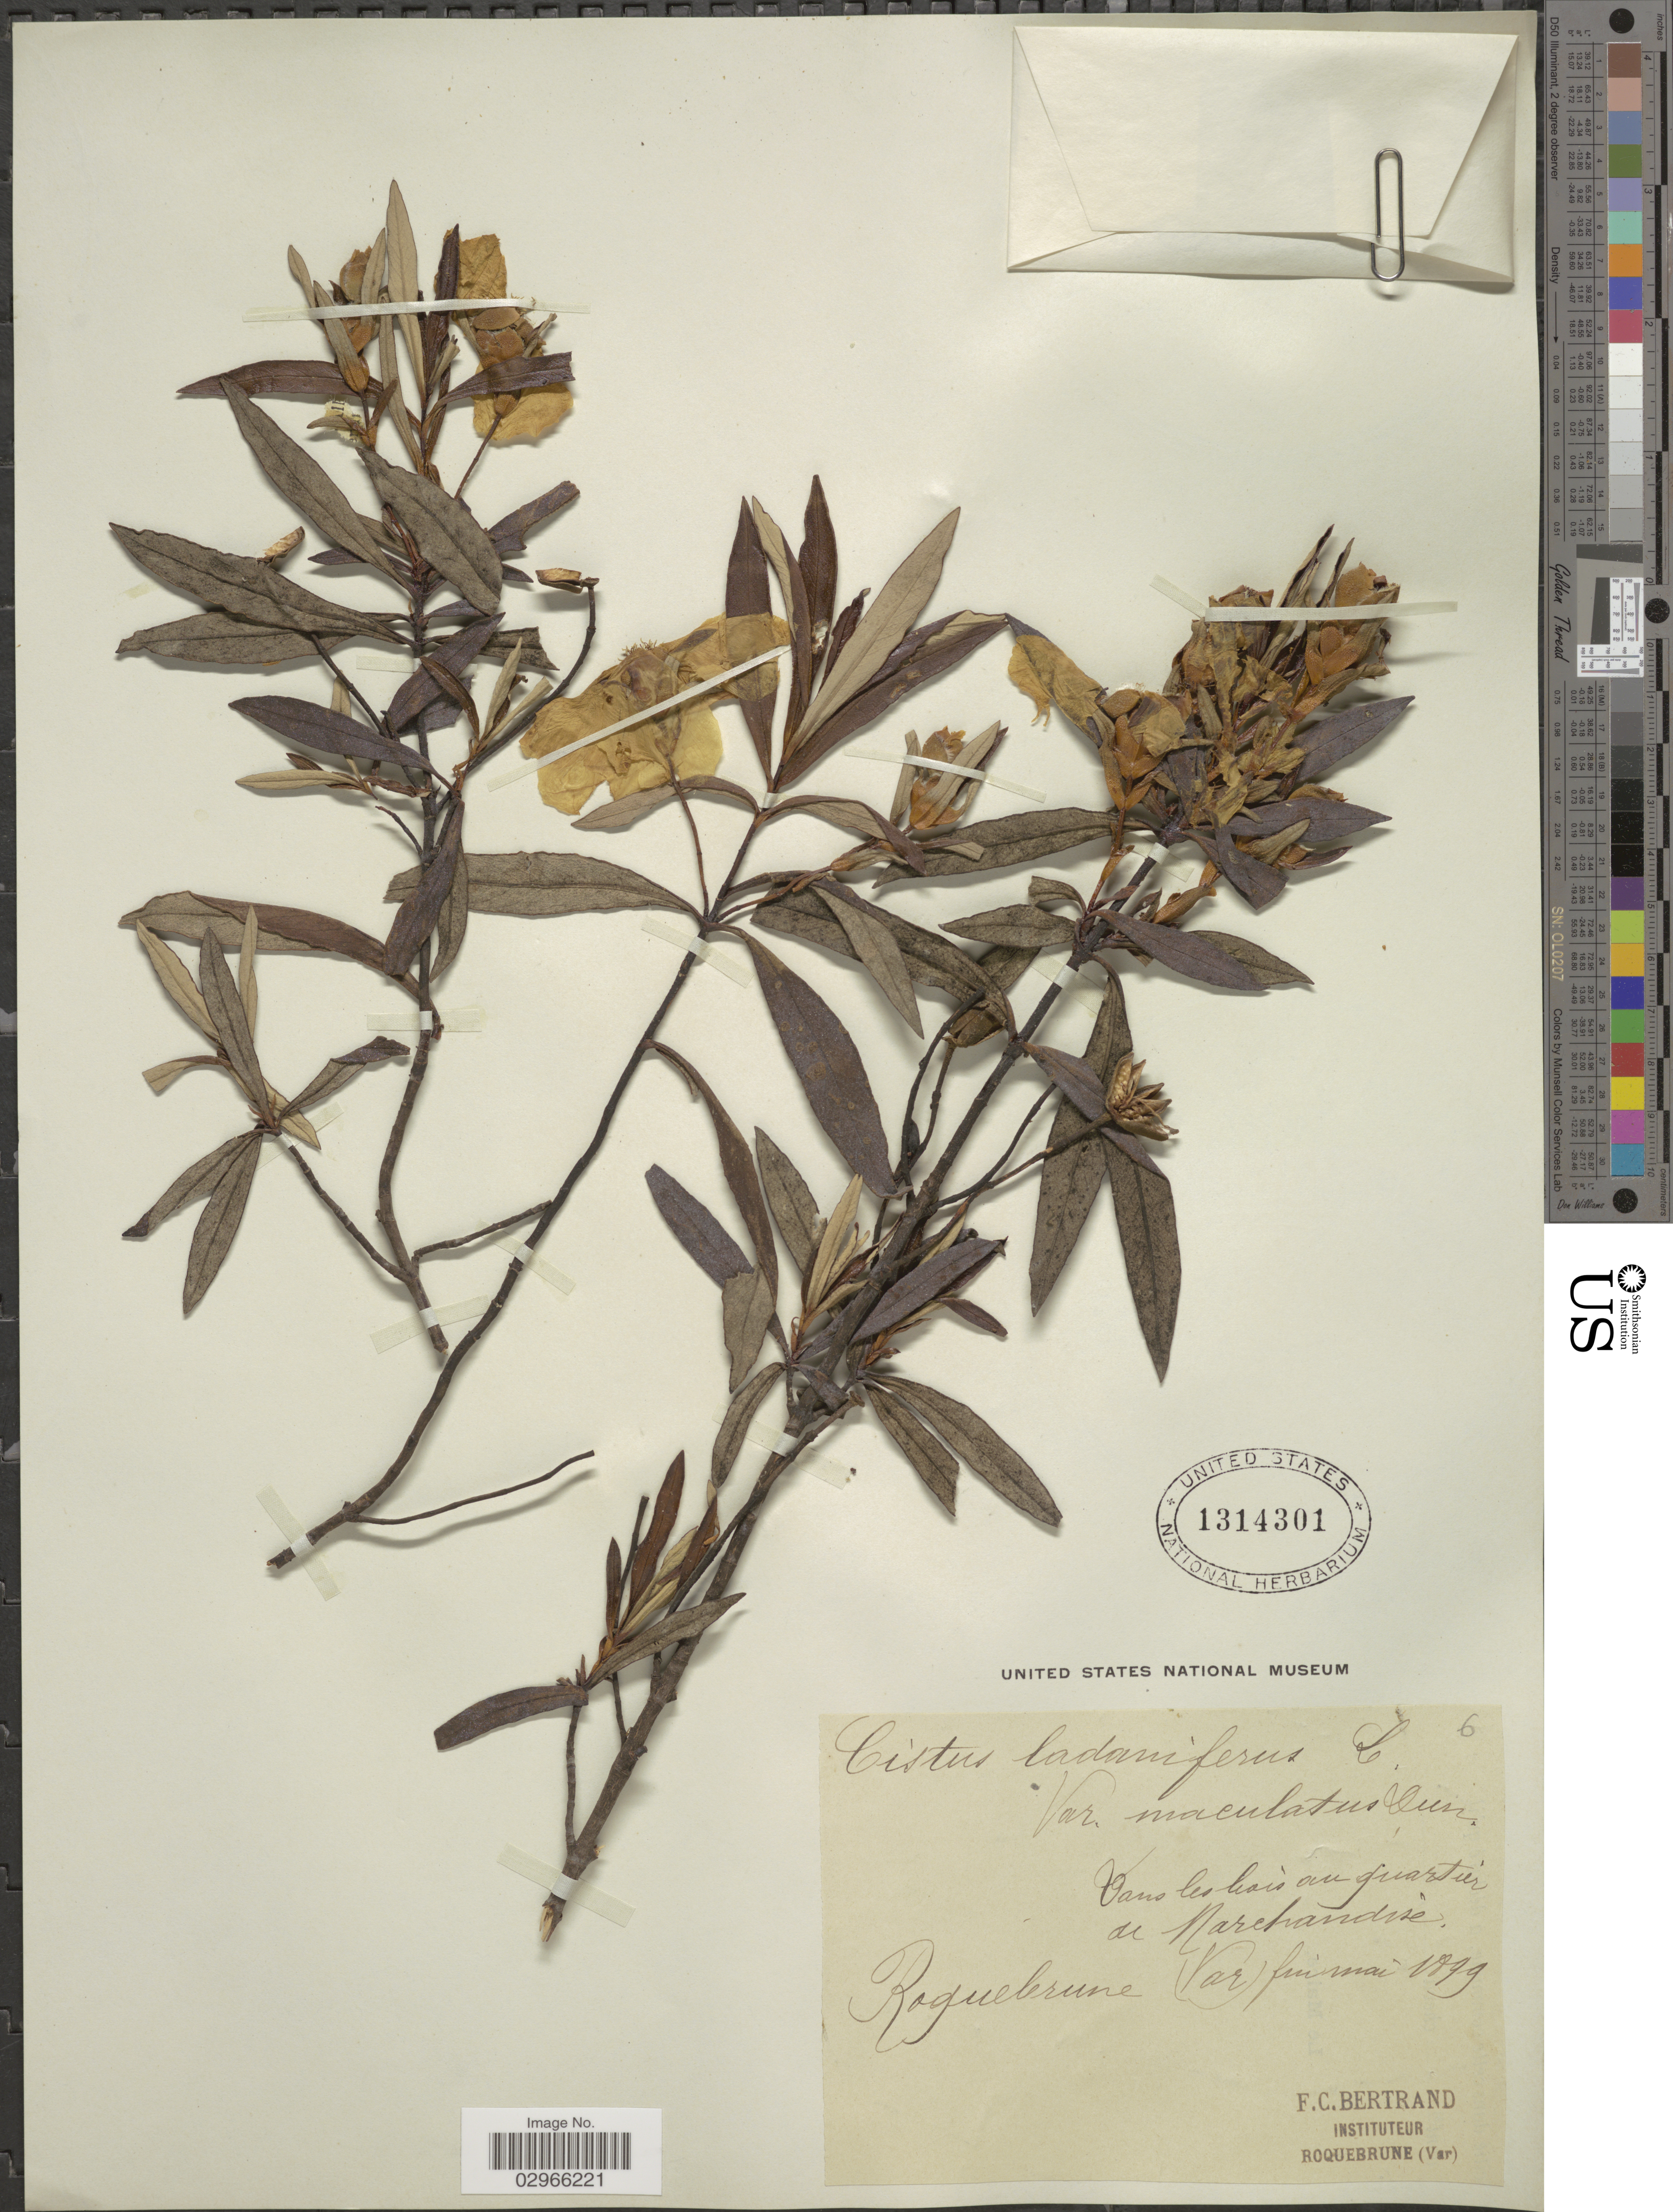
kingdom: Plantae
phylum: Tracheophyta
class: Magnoliopsida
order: Malvales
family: Cistaceae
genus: Cistus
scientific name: Cistus ladanifer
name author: L.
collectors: F. C. Bertrand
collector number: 6?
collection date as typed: fin mai 1899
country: France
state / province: Provence-Alpes-Côte d'Azur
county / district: Var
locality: Dans les bois au quartier de Marchandise. Roquebrune (Var).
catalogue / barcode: US 1314301